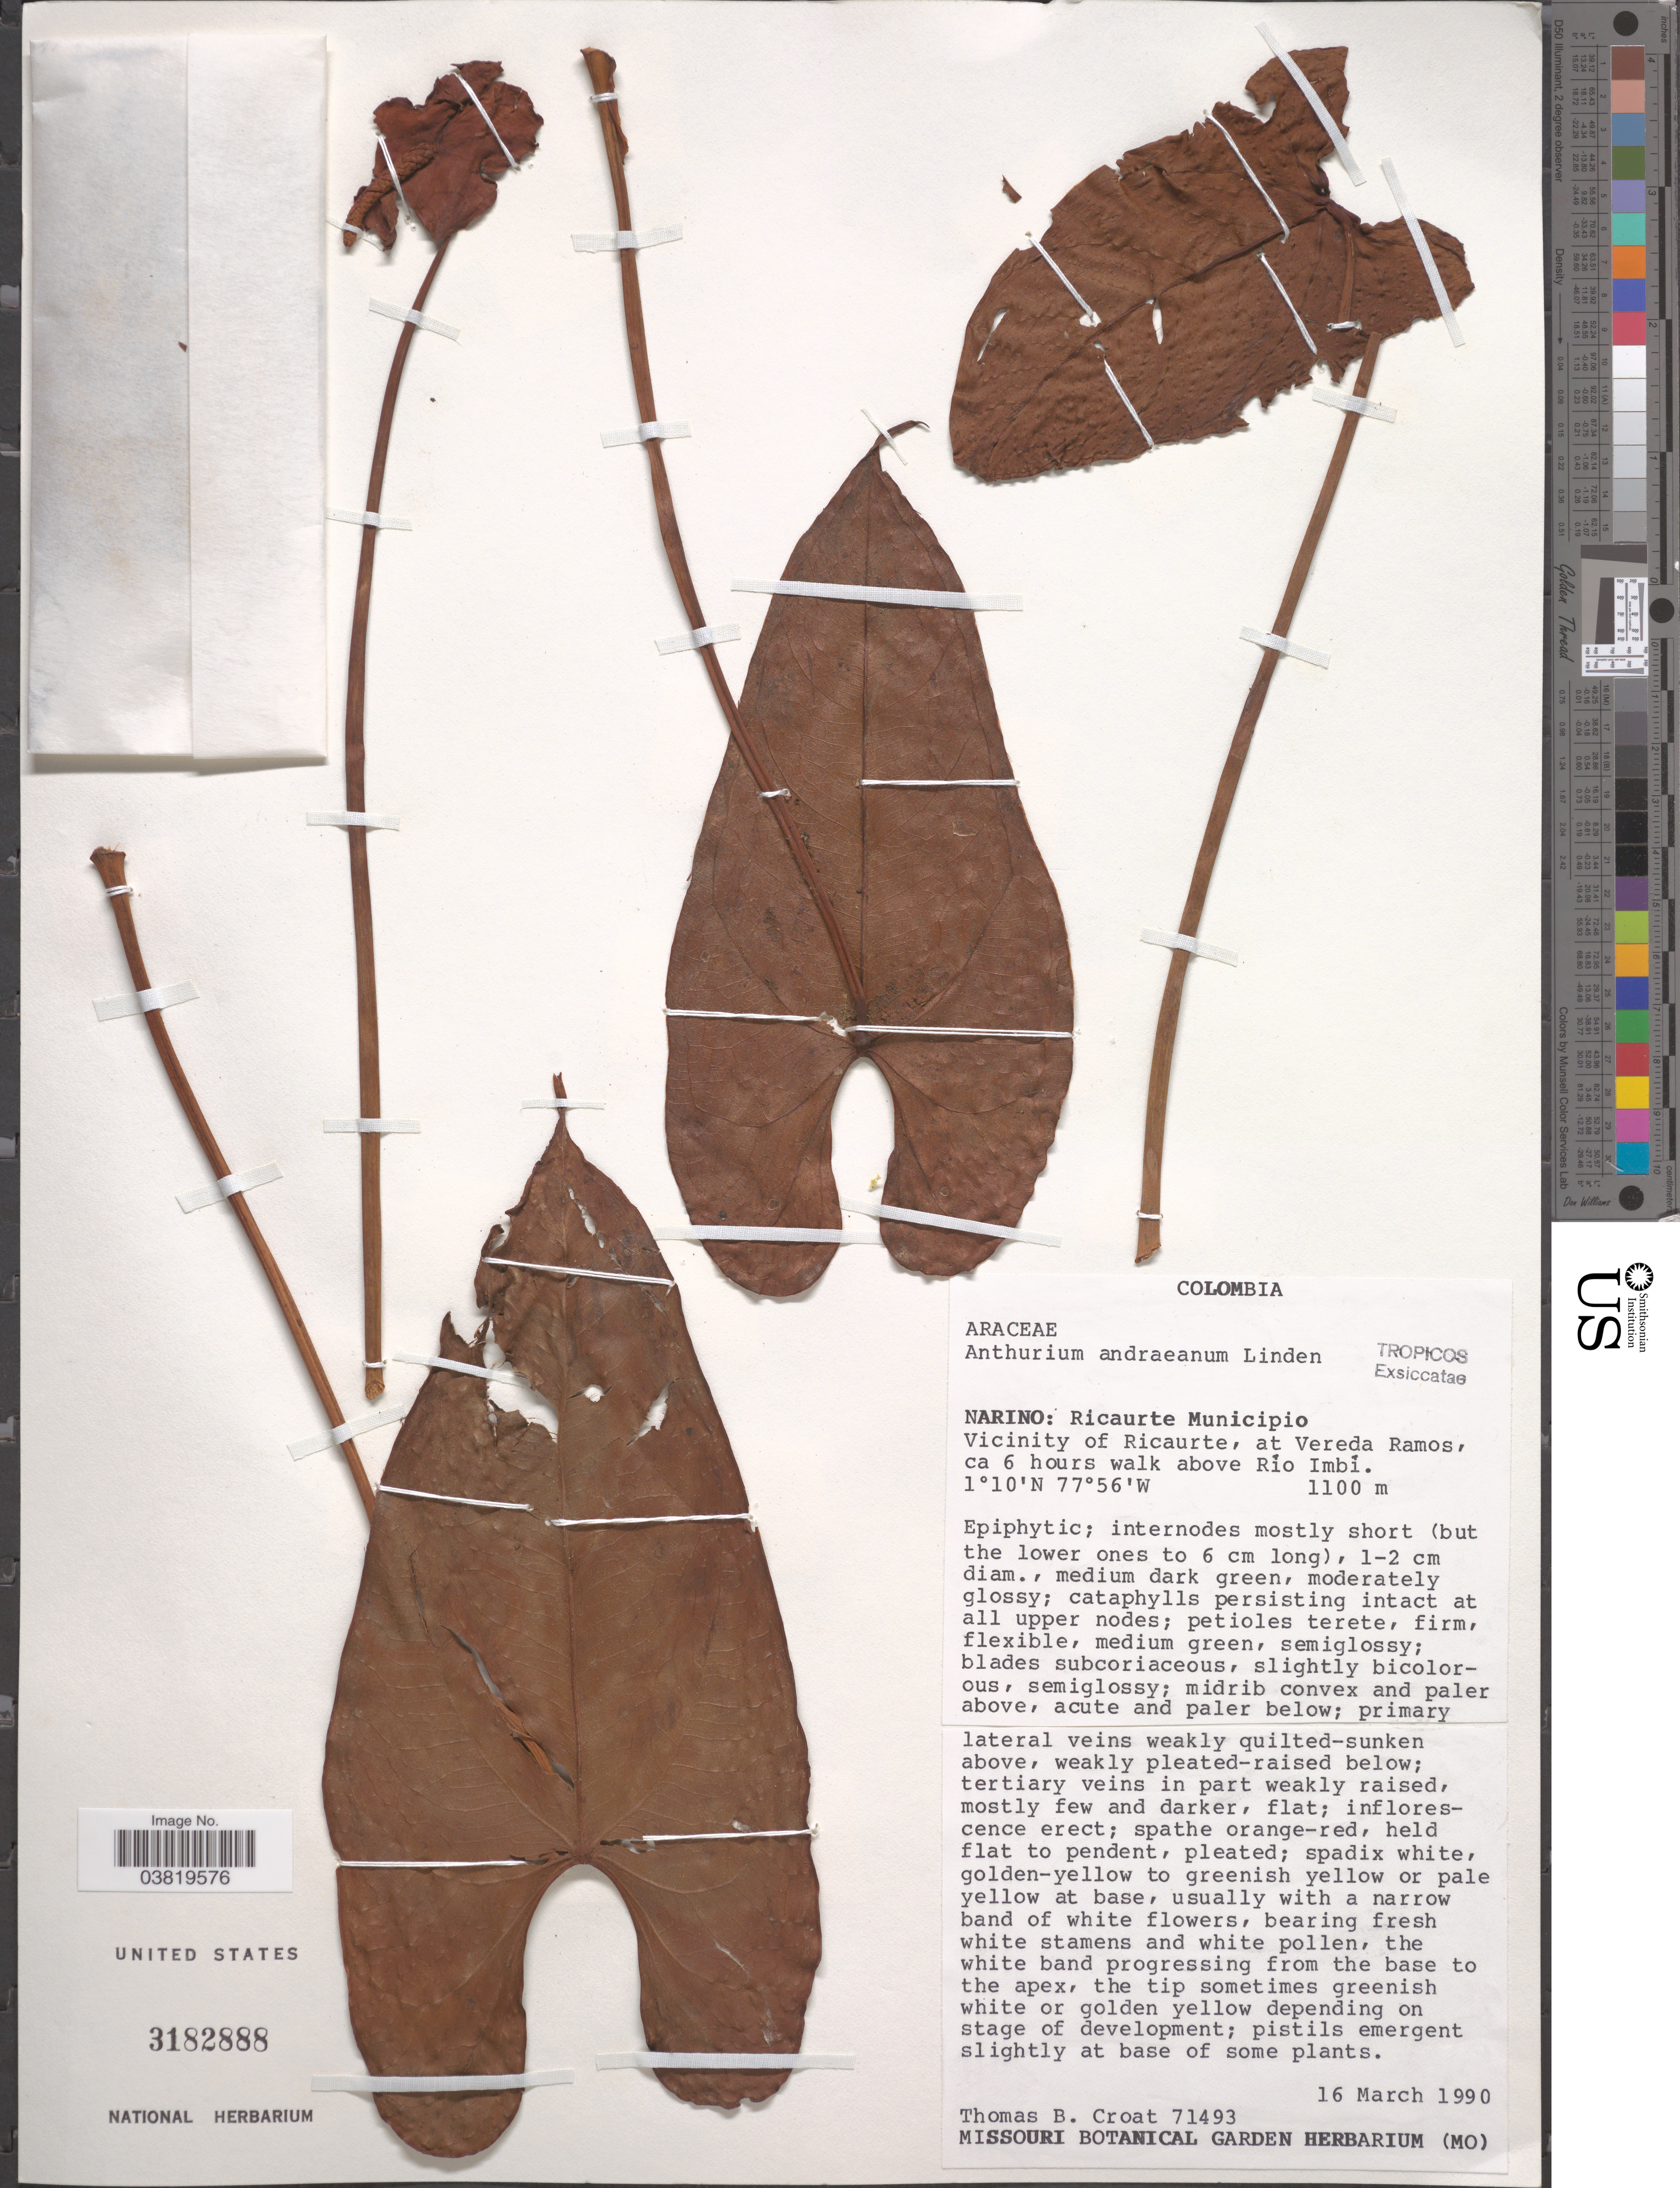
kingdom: Plantae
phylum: Tracheophyta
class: Liliopsida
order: Alismatales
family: Araceae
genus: Anthurium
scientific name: Anthurium andraeanum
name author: Linden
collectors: T. B. Croat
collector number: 71493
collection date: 1990-03-16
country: Colombia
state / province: Nariño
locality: Ricaurte Municipio. Vicinity of Ricaurte, at Vereda Ramos, ca 6 hours walk above Río Imbí.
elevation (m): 1100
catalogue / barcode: US 3182888